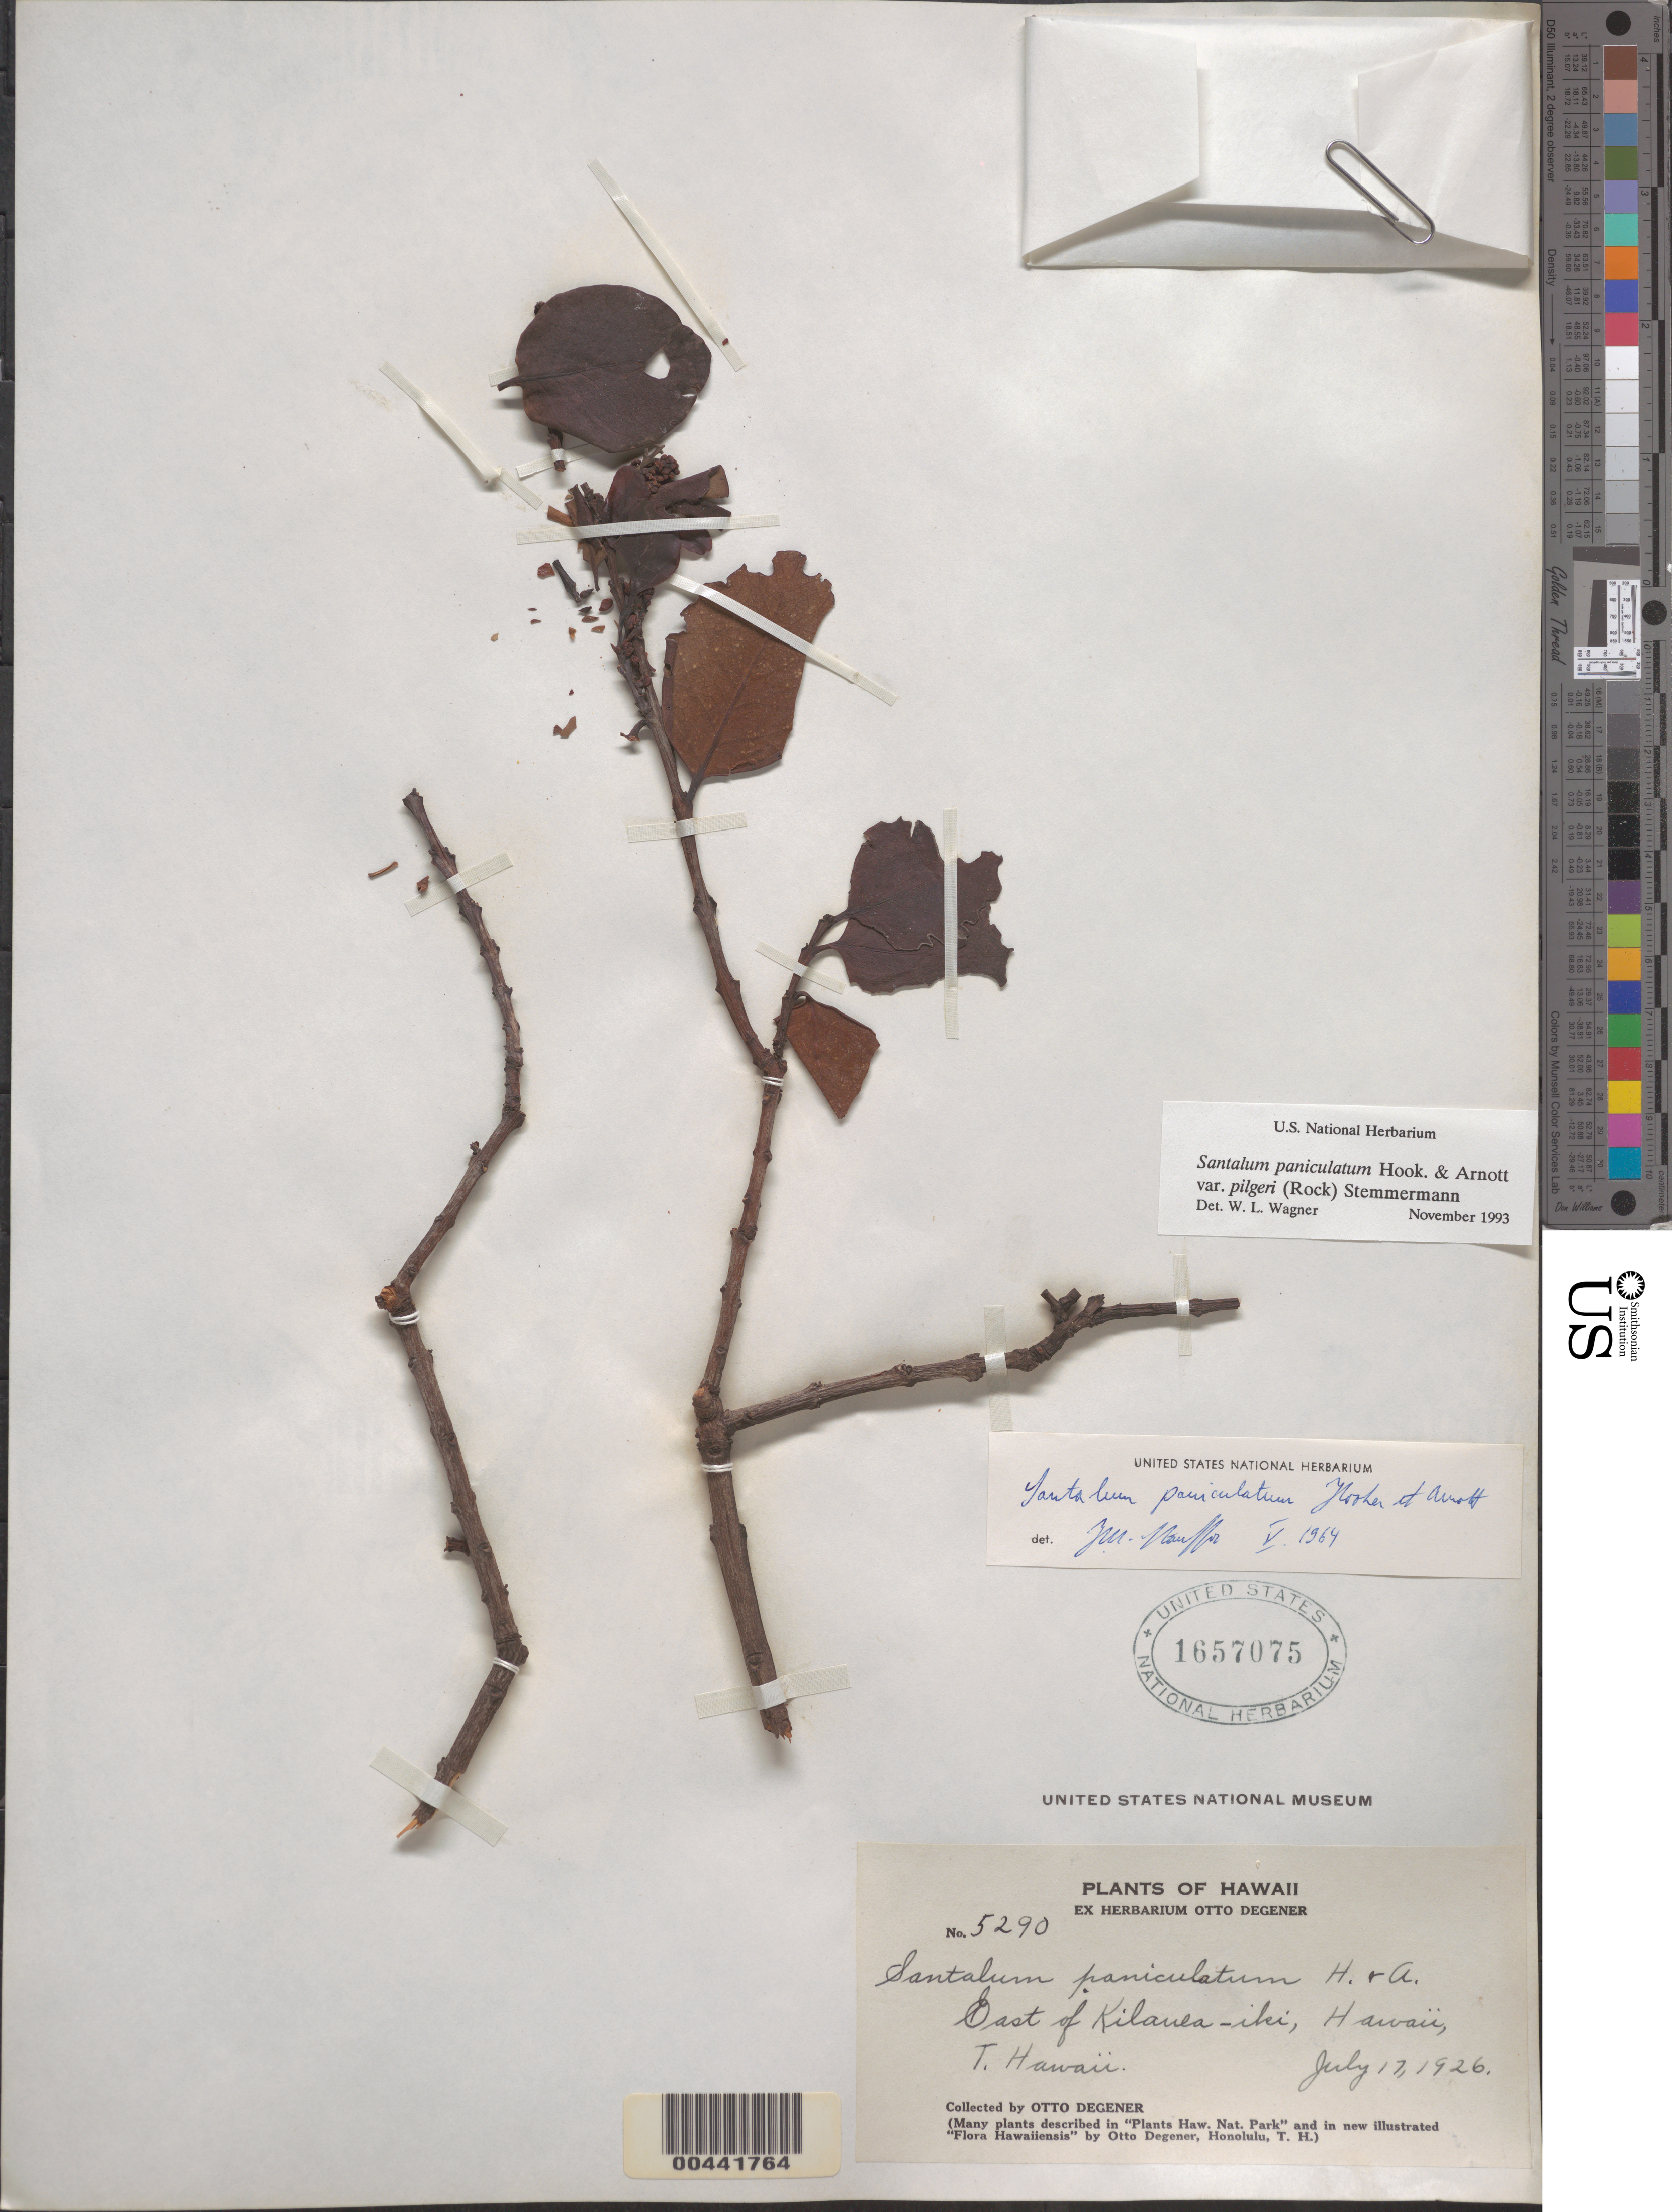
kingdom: Plantae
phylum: Tracheophyta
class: Magnoliopsida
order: Santalales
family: Santalaceae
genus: Santalum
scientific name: Santalum paniculatum var. pilgeri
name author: (Rock) Stemmerm.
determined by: Wagner, W. L., (BOT), Smithsonian Institution - National Museum of Natural History (UNITED STATES)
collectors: O. Degener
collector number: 5290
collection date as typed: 17 Jul 1926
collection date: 1926-07-17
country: United States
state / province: Hawaii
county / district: Hawaii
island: Hawaii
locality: East of Kilauea-iki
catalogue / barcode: US 1657075